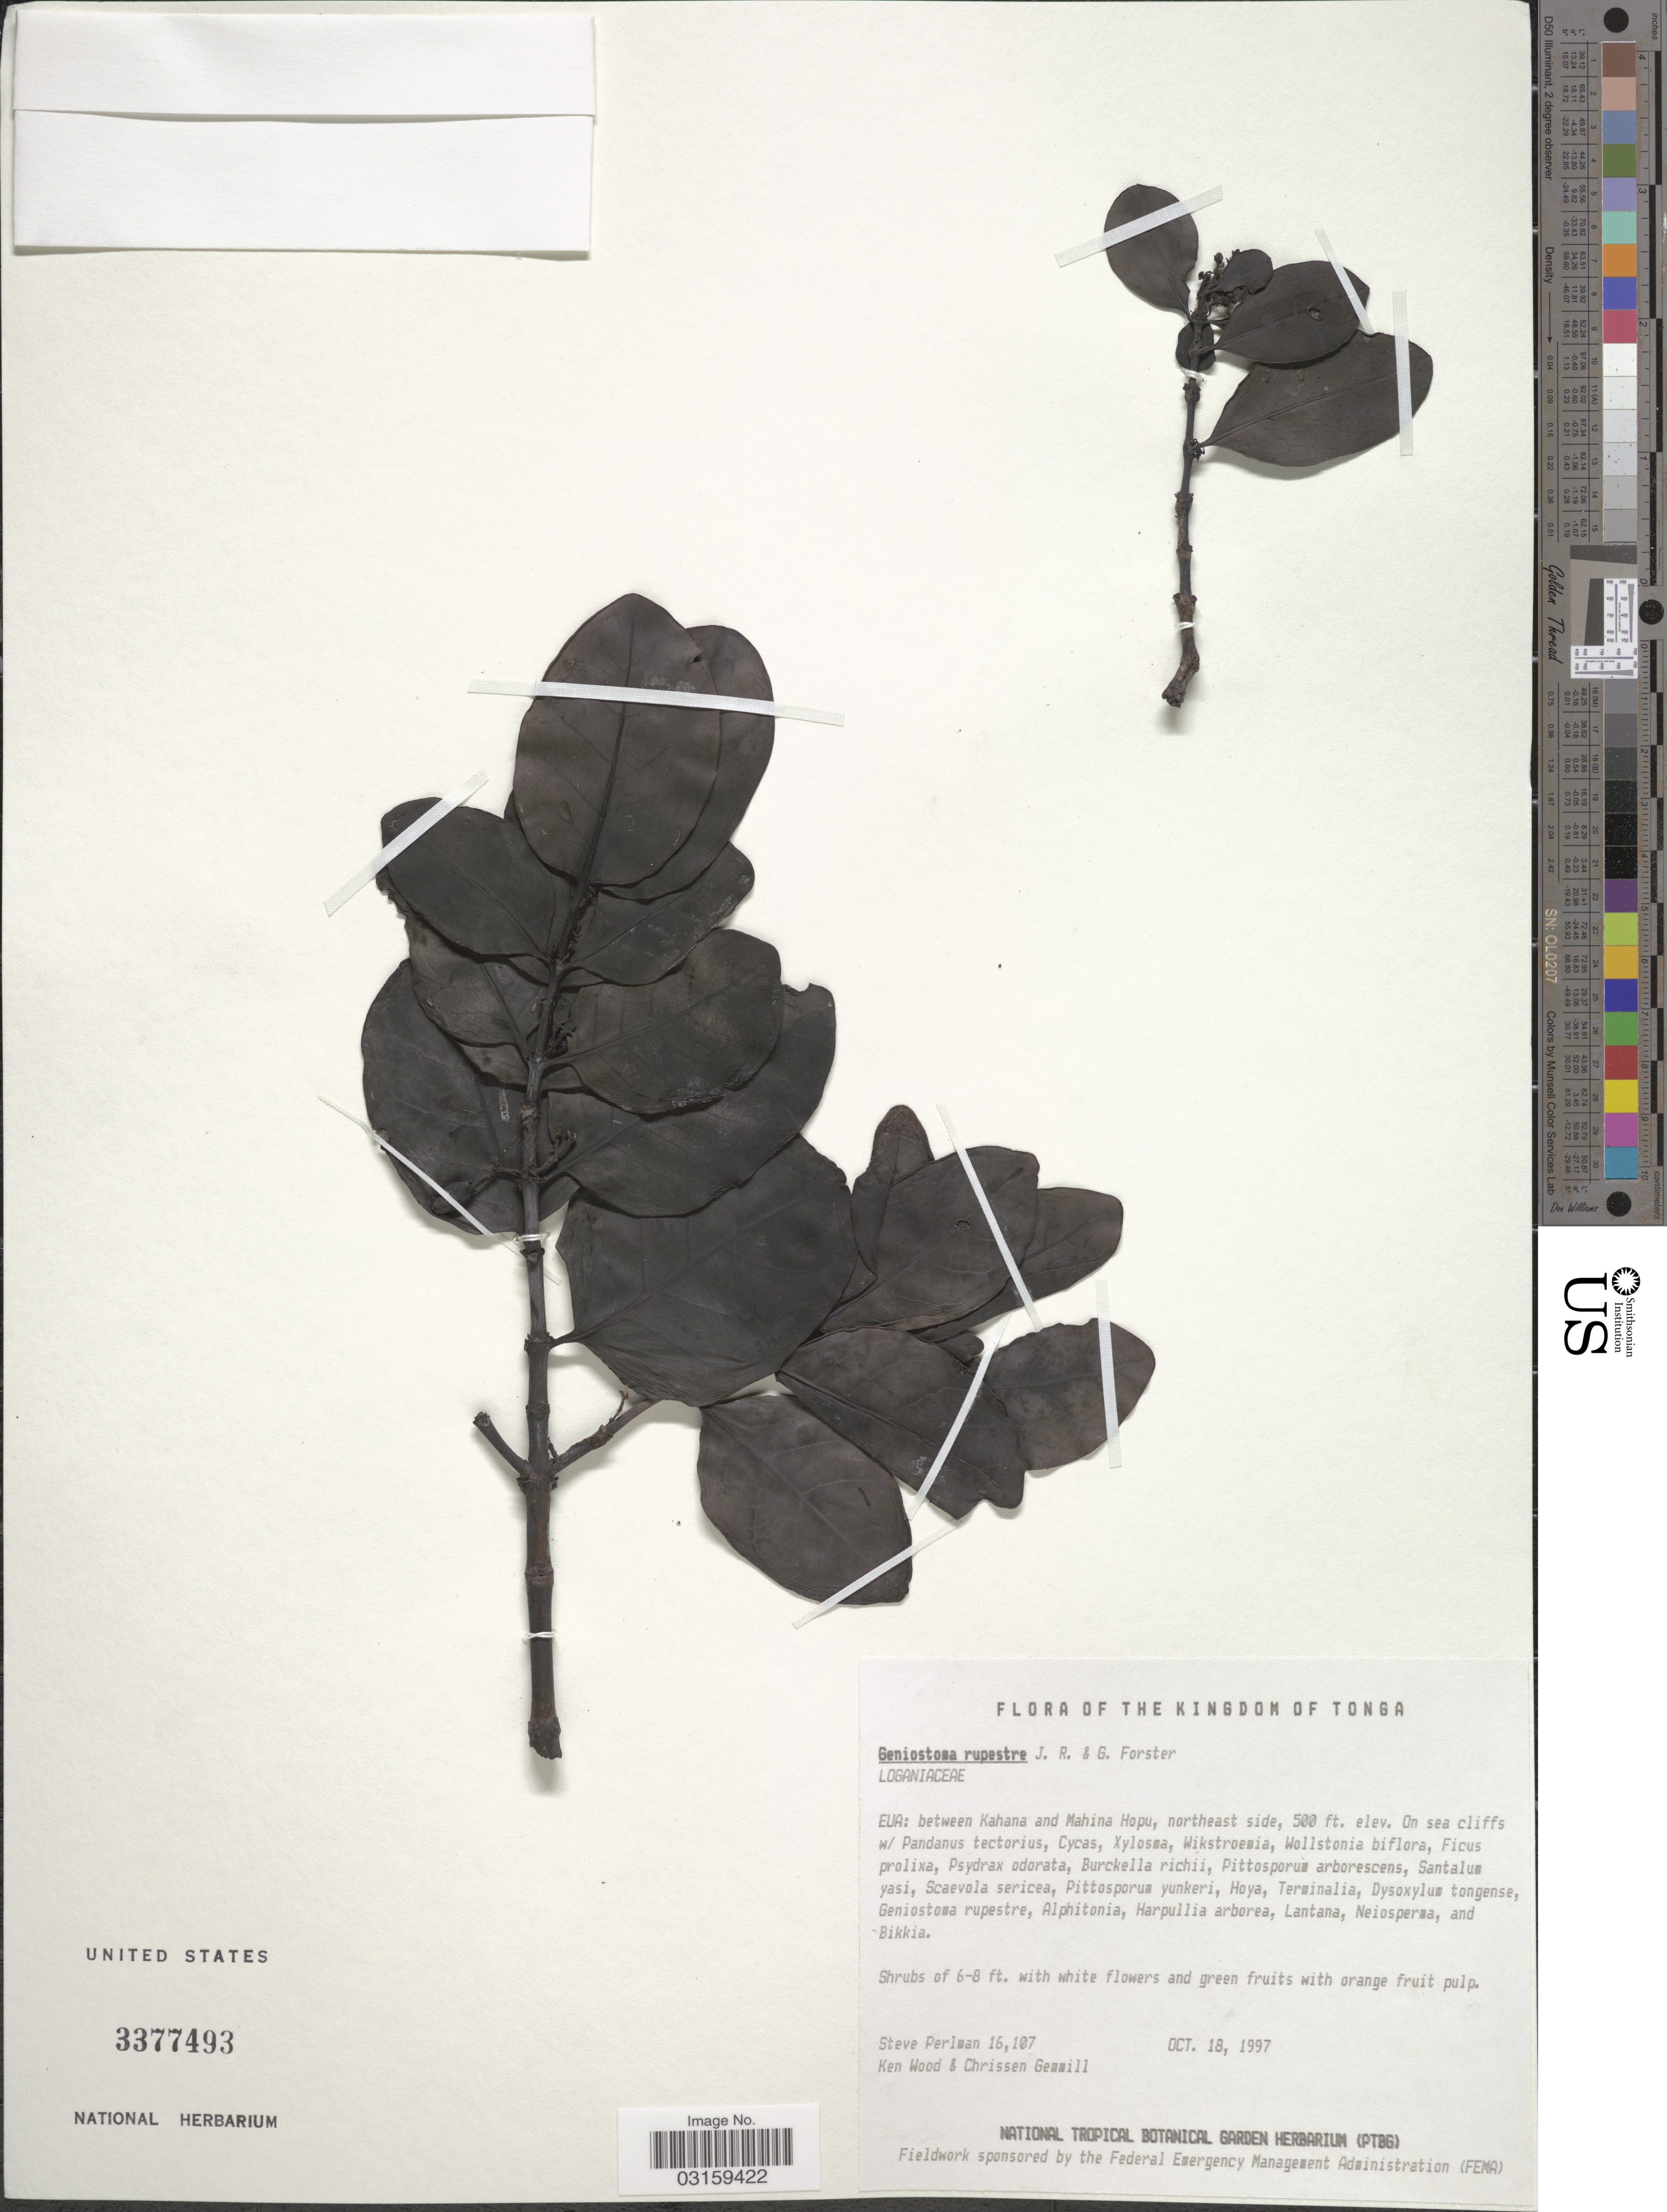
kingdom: Plantae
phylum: Tracheophyta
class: Magnoliopsida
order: Gentianales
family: Loganiaceae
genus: Geniostoma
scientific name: Geniostoma rupestre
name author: J.R. Forst. & G. Forst.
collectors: S. Perlman, K. Wood & C. Gemmill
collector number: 16107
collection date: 1997-10-18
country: Tonga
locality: The Kingdom of Tonga. Eua: between Kahana and Mahina Hopu, northeast side.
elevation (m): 152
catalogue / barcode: US 3377493